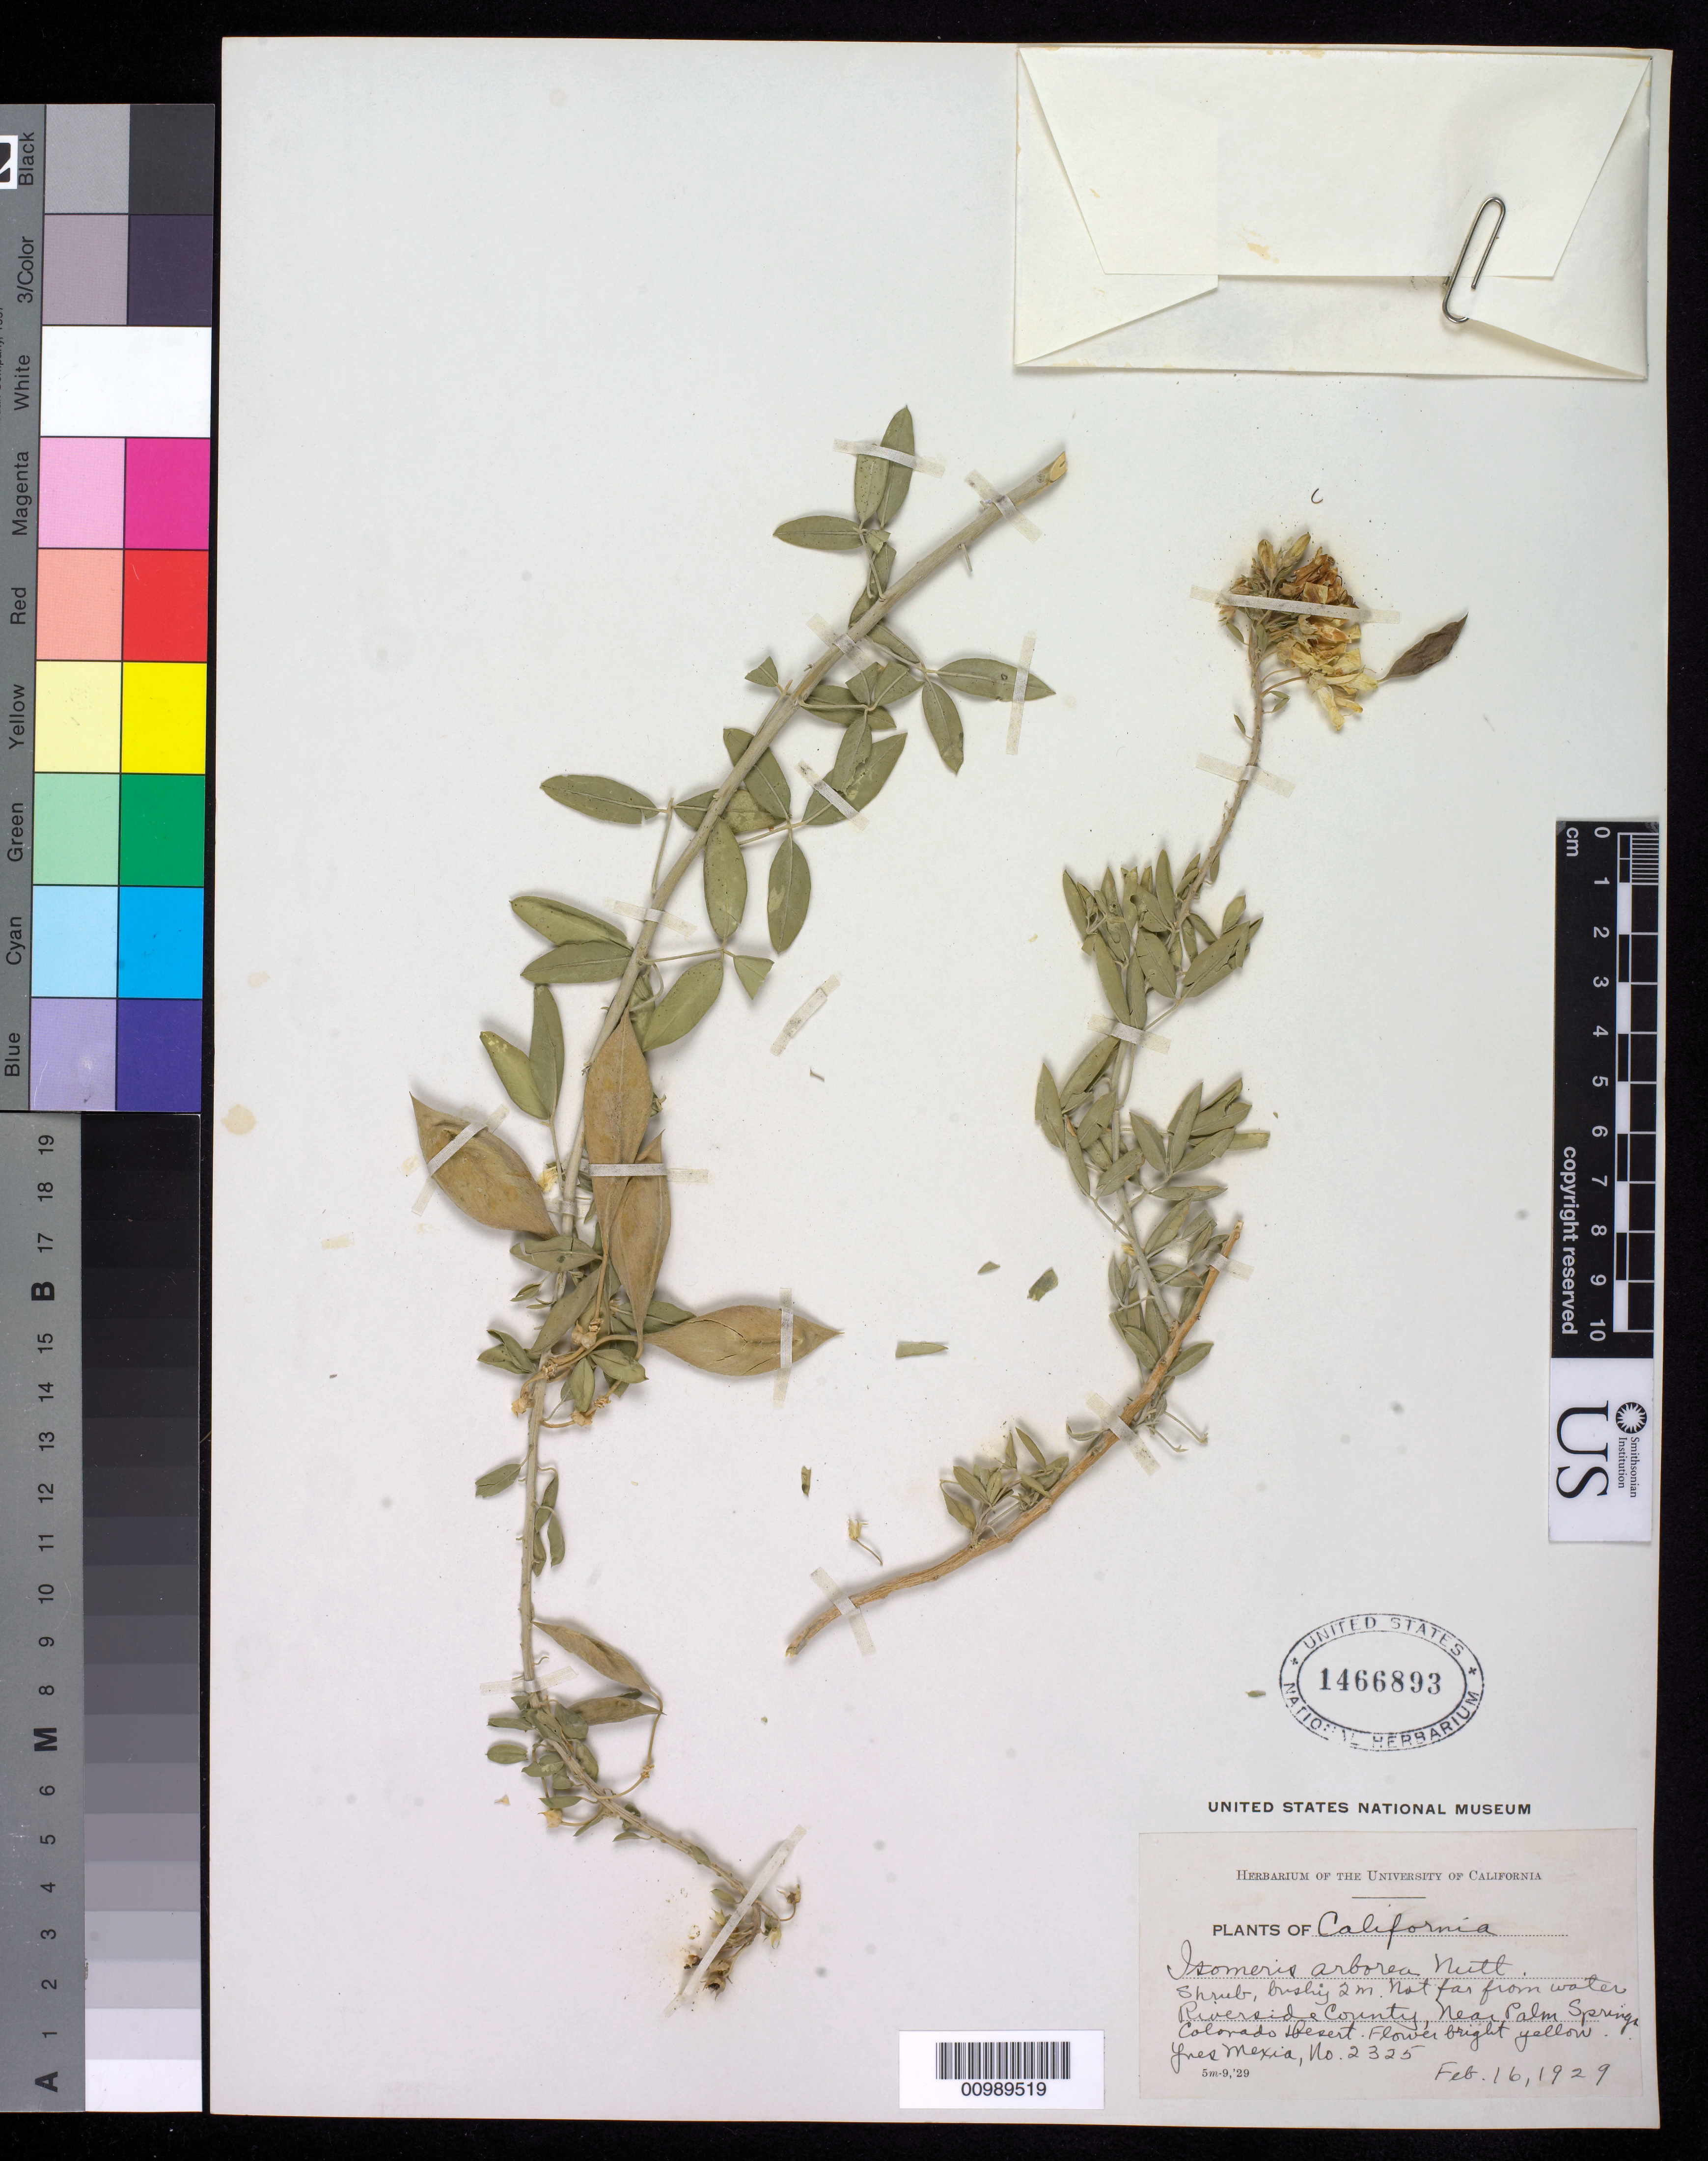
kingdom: Plantae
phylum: Tracheophyta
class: Magnoliopsida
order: Brassicales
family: Cleomaceae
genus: Cleomella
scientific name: Cleomella arborea var. angustata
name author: (Parish) Roalson & J.C. Hall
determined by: Strong, Mark T., (BOT), Smithsonian Institution - National Museum of Natural History (UNITED STATES)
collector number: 2325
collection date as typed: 16 Feb 1929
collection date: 1929-02-16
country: United States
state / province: California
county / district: Riverside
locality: Not far from water. Riverside County, near Palm Springs, Colorado Desert.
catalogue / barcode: US 1466893